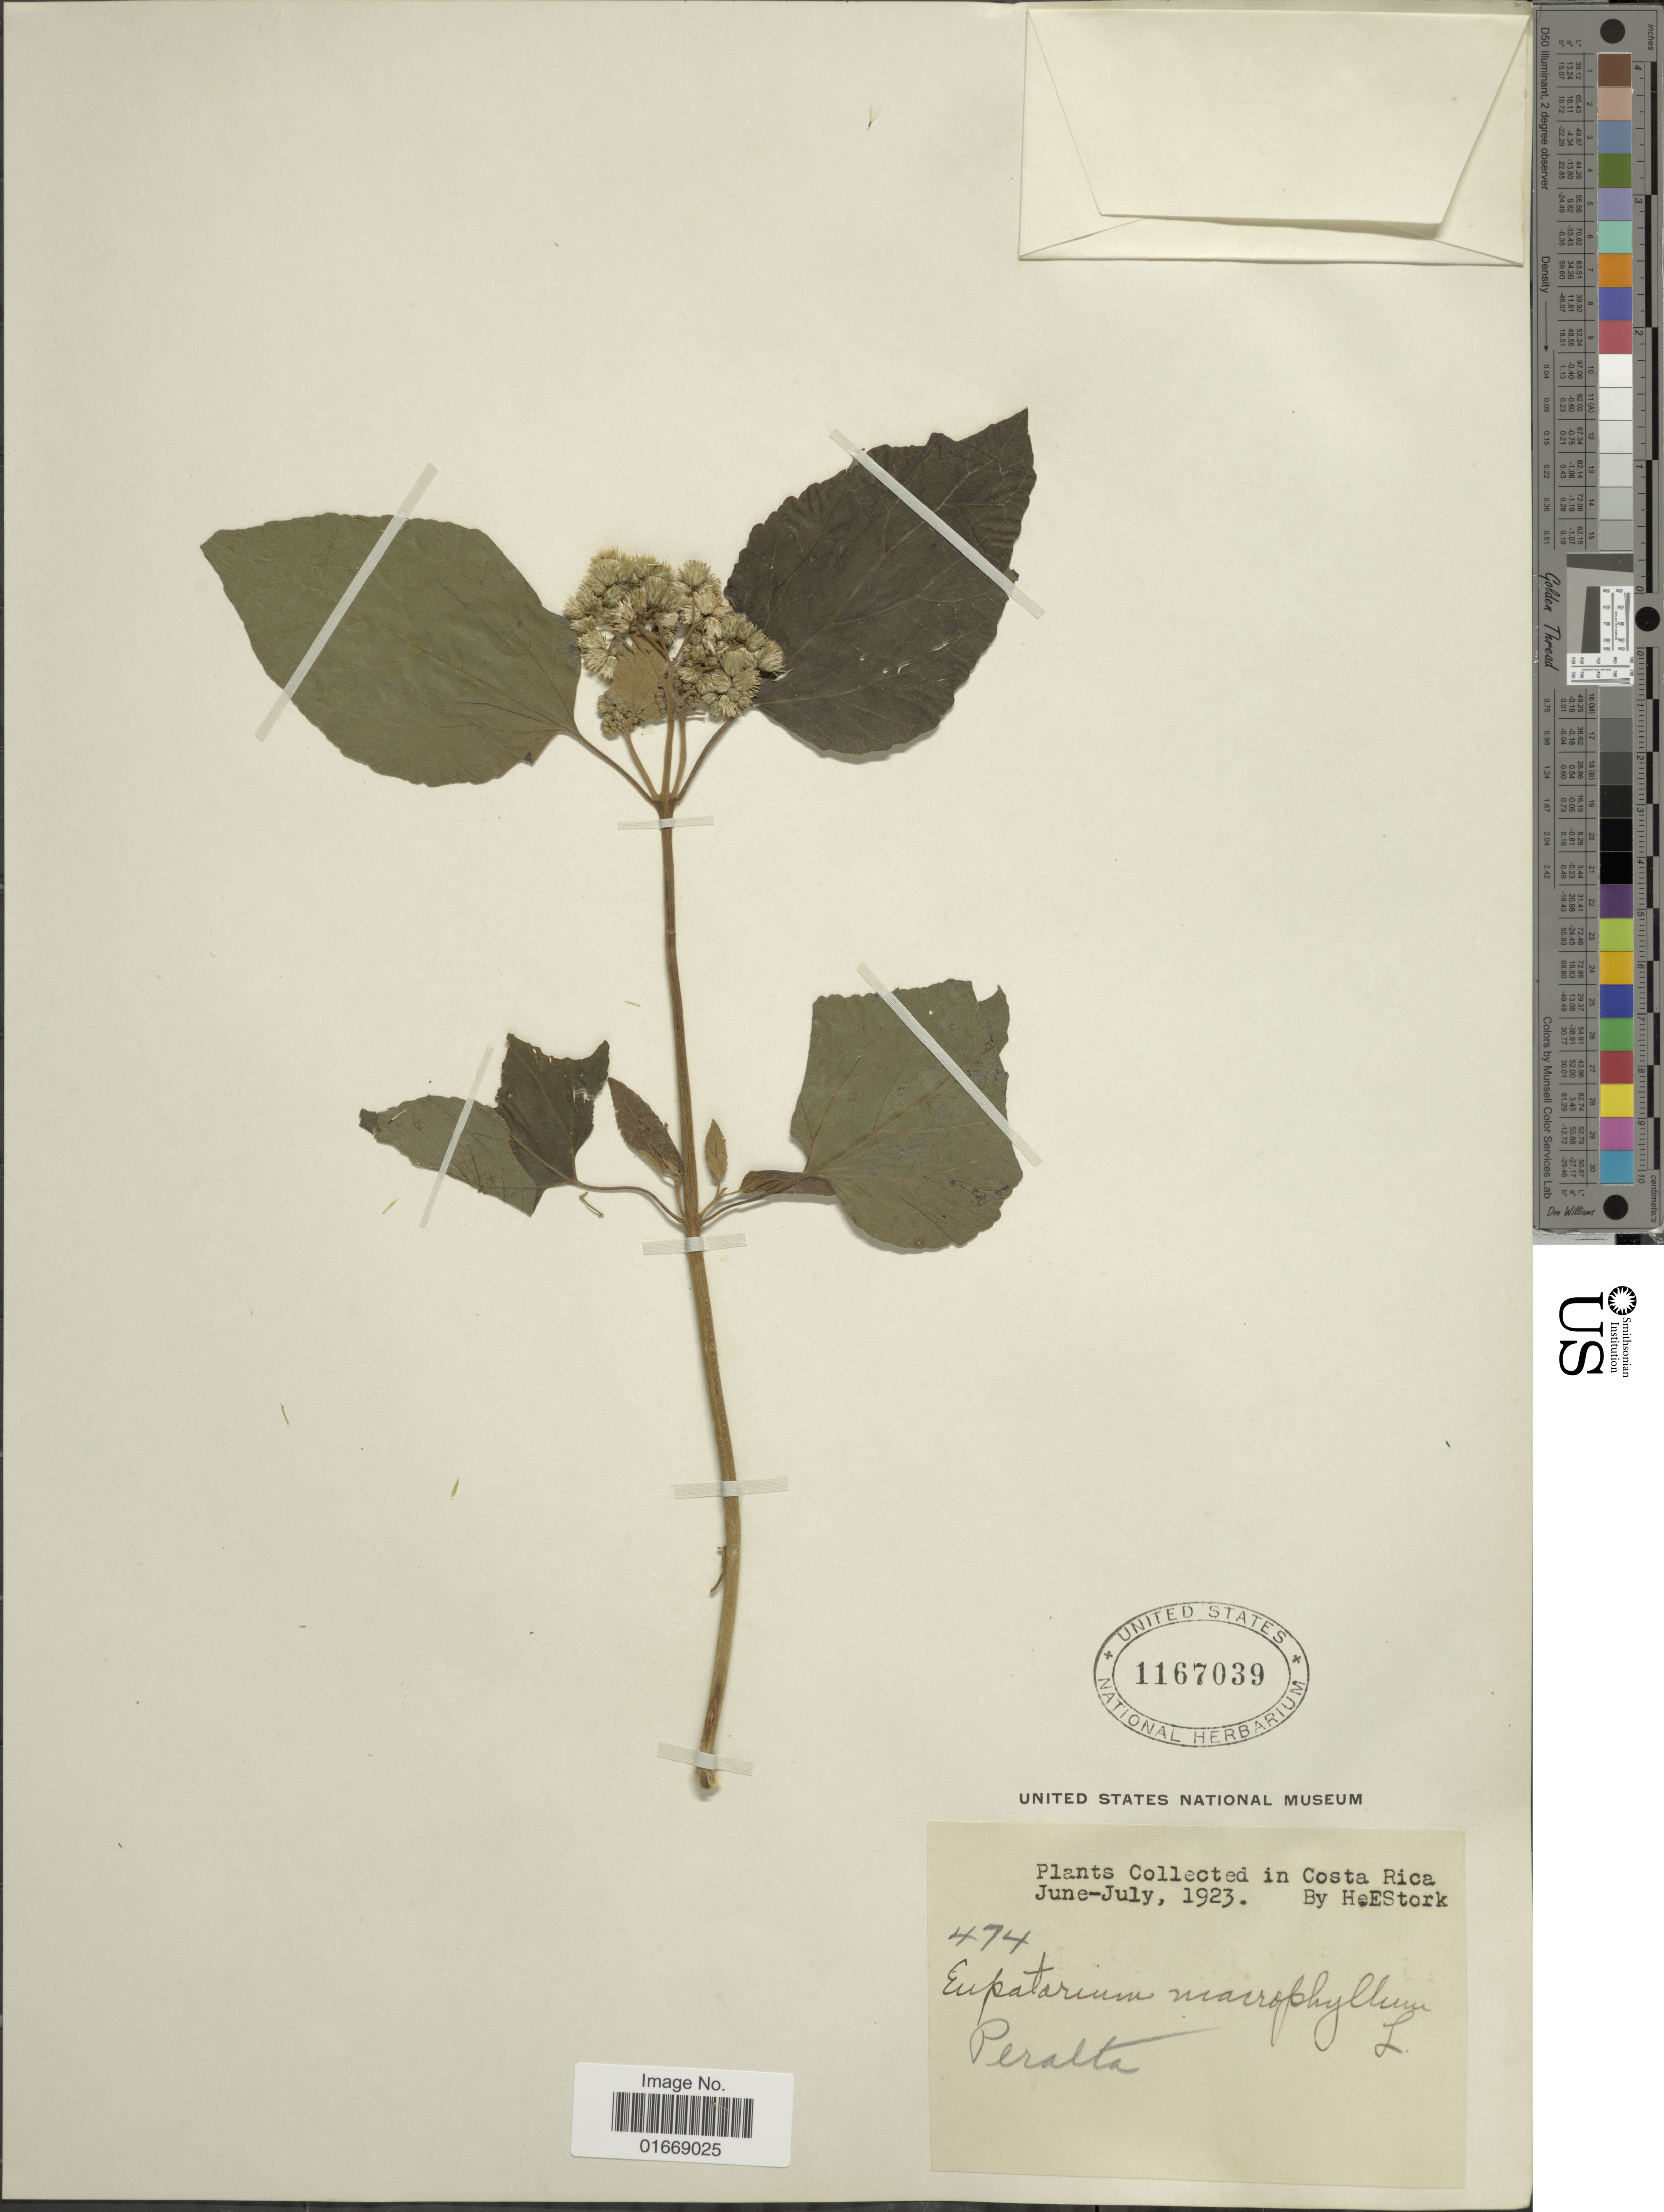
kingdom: Plantae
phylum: Tracheophyta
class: Magnoliopsida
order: Asterales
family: Asteraceae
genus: Hebeclinium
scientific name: Hebeclinium macrophyllum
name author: (L.) DC.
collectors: H. E. Stork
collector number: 474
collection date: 1923-06/1923-07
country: Costa Rica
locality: Peralta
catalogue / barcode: US 1167039